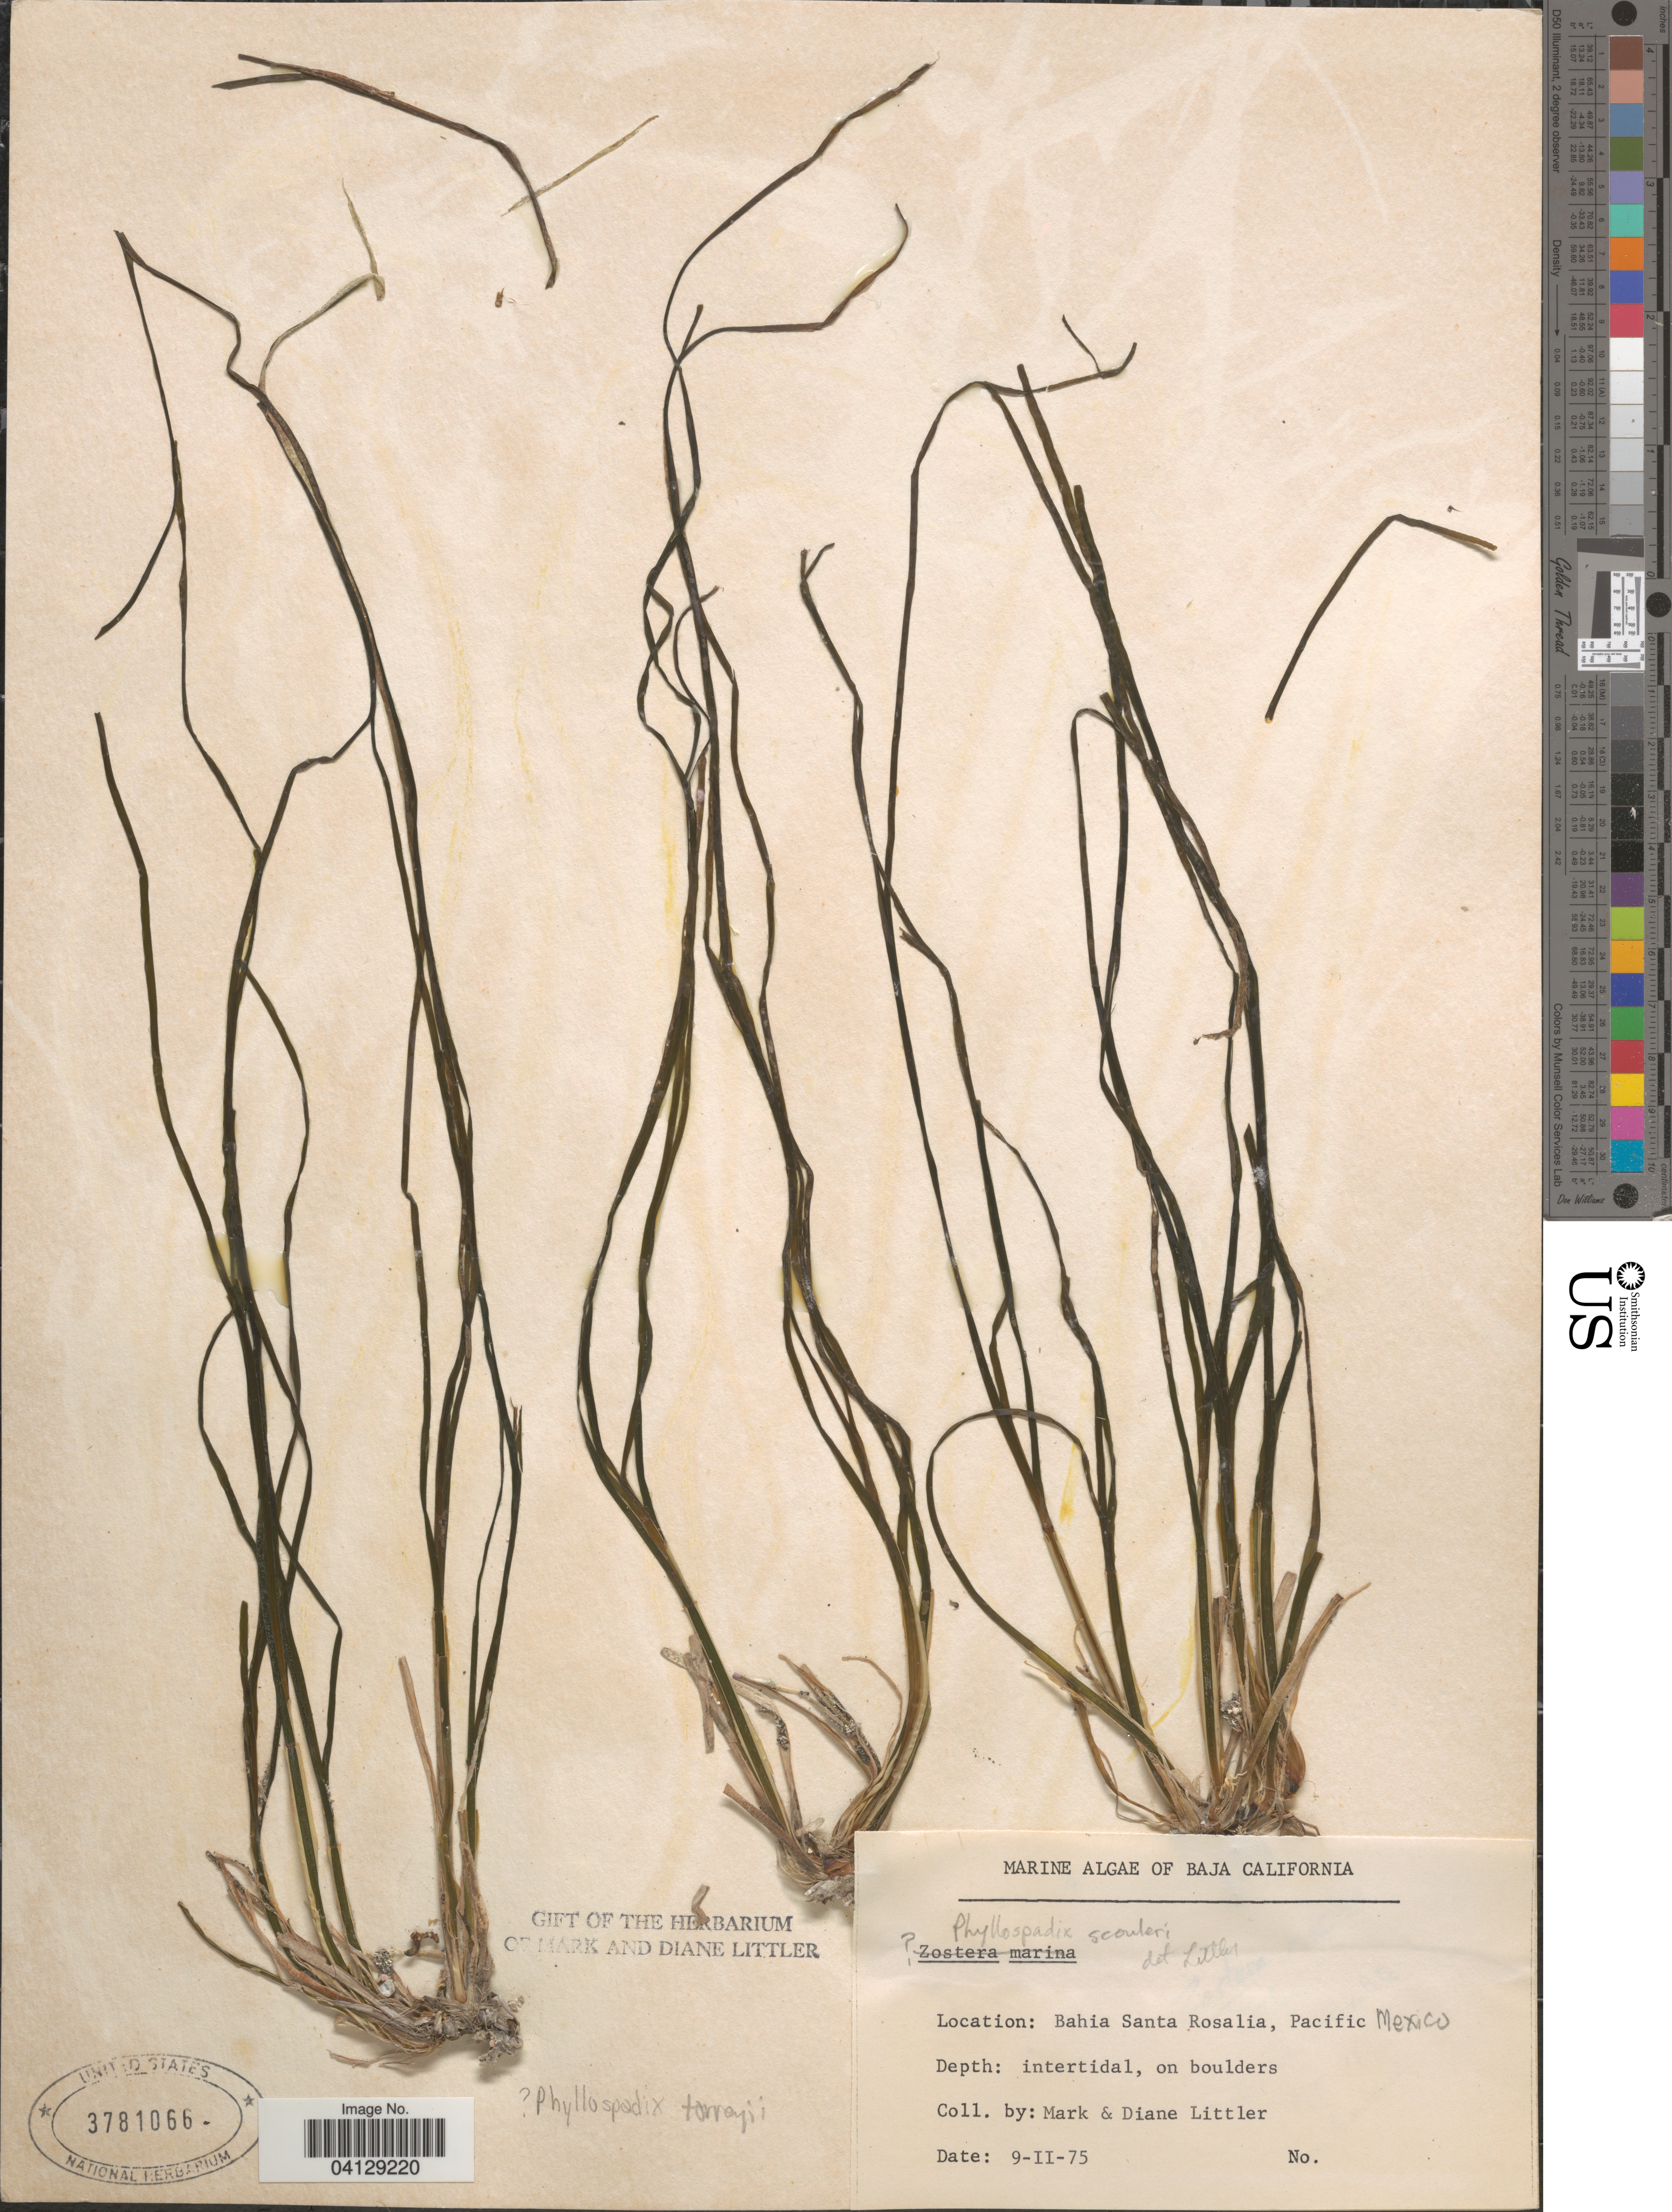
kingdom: Plantae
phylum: Tracheophyta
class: Liliopsida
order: Alismatales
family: Zosteraceae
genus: Phyllospadix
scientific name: Phyllospadix scouleri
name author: Hook.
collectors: M. M. Littler & D. S. Littler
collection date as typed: Transcribed d/m/y: 9/2/75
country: Mexico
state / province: Baja California Norte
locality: Bahia Santa Rosalia, Pacific.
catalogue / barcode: US 3781066